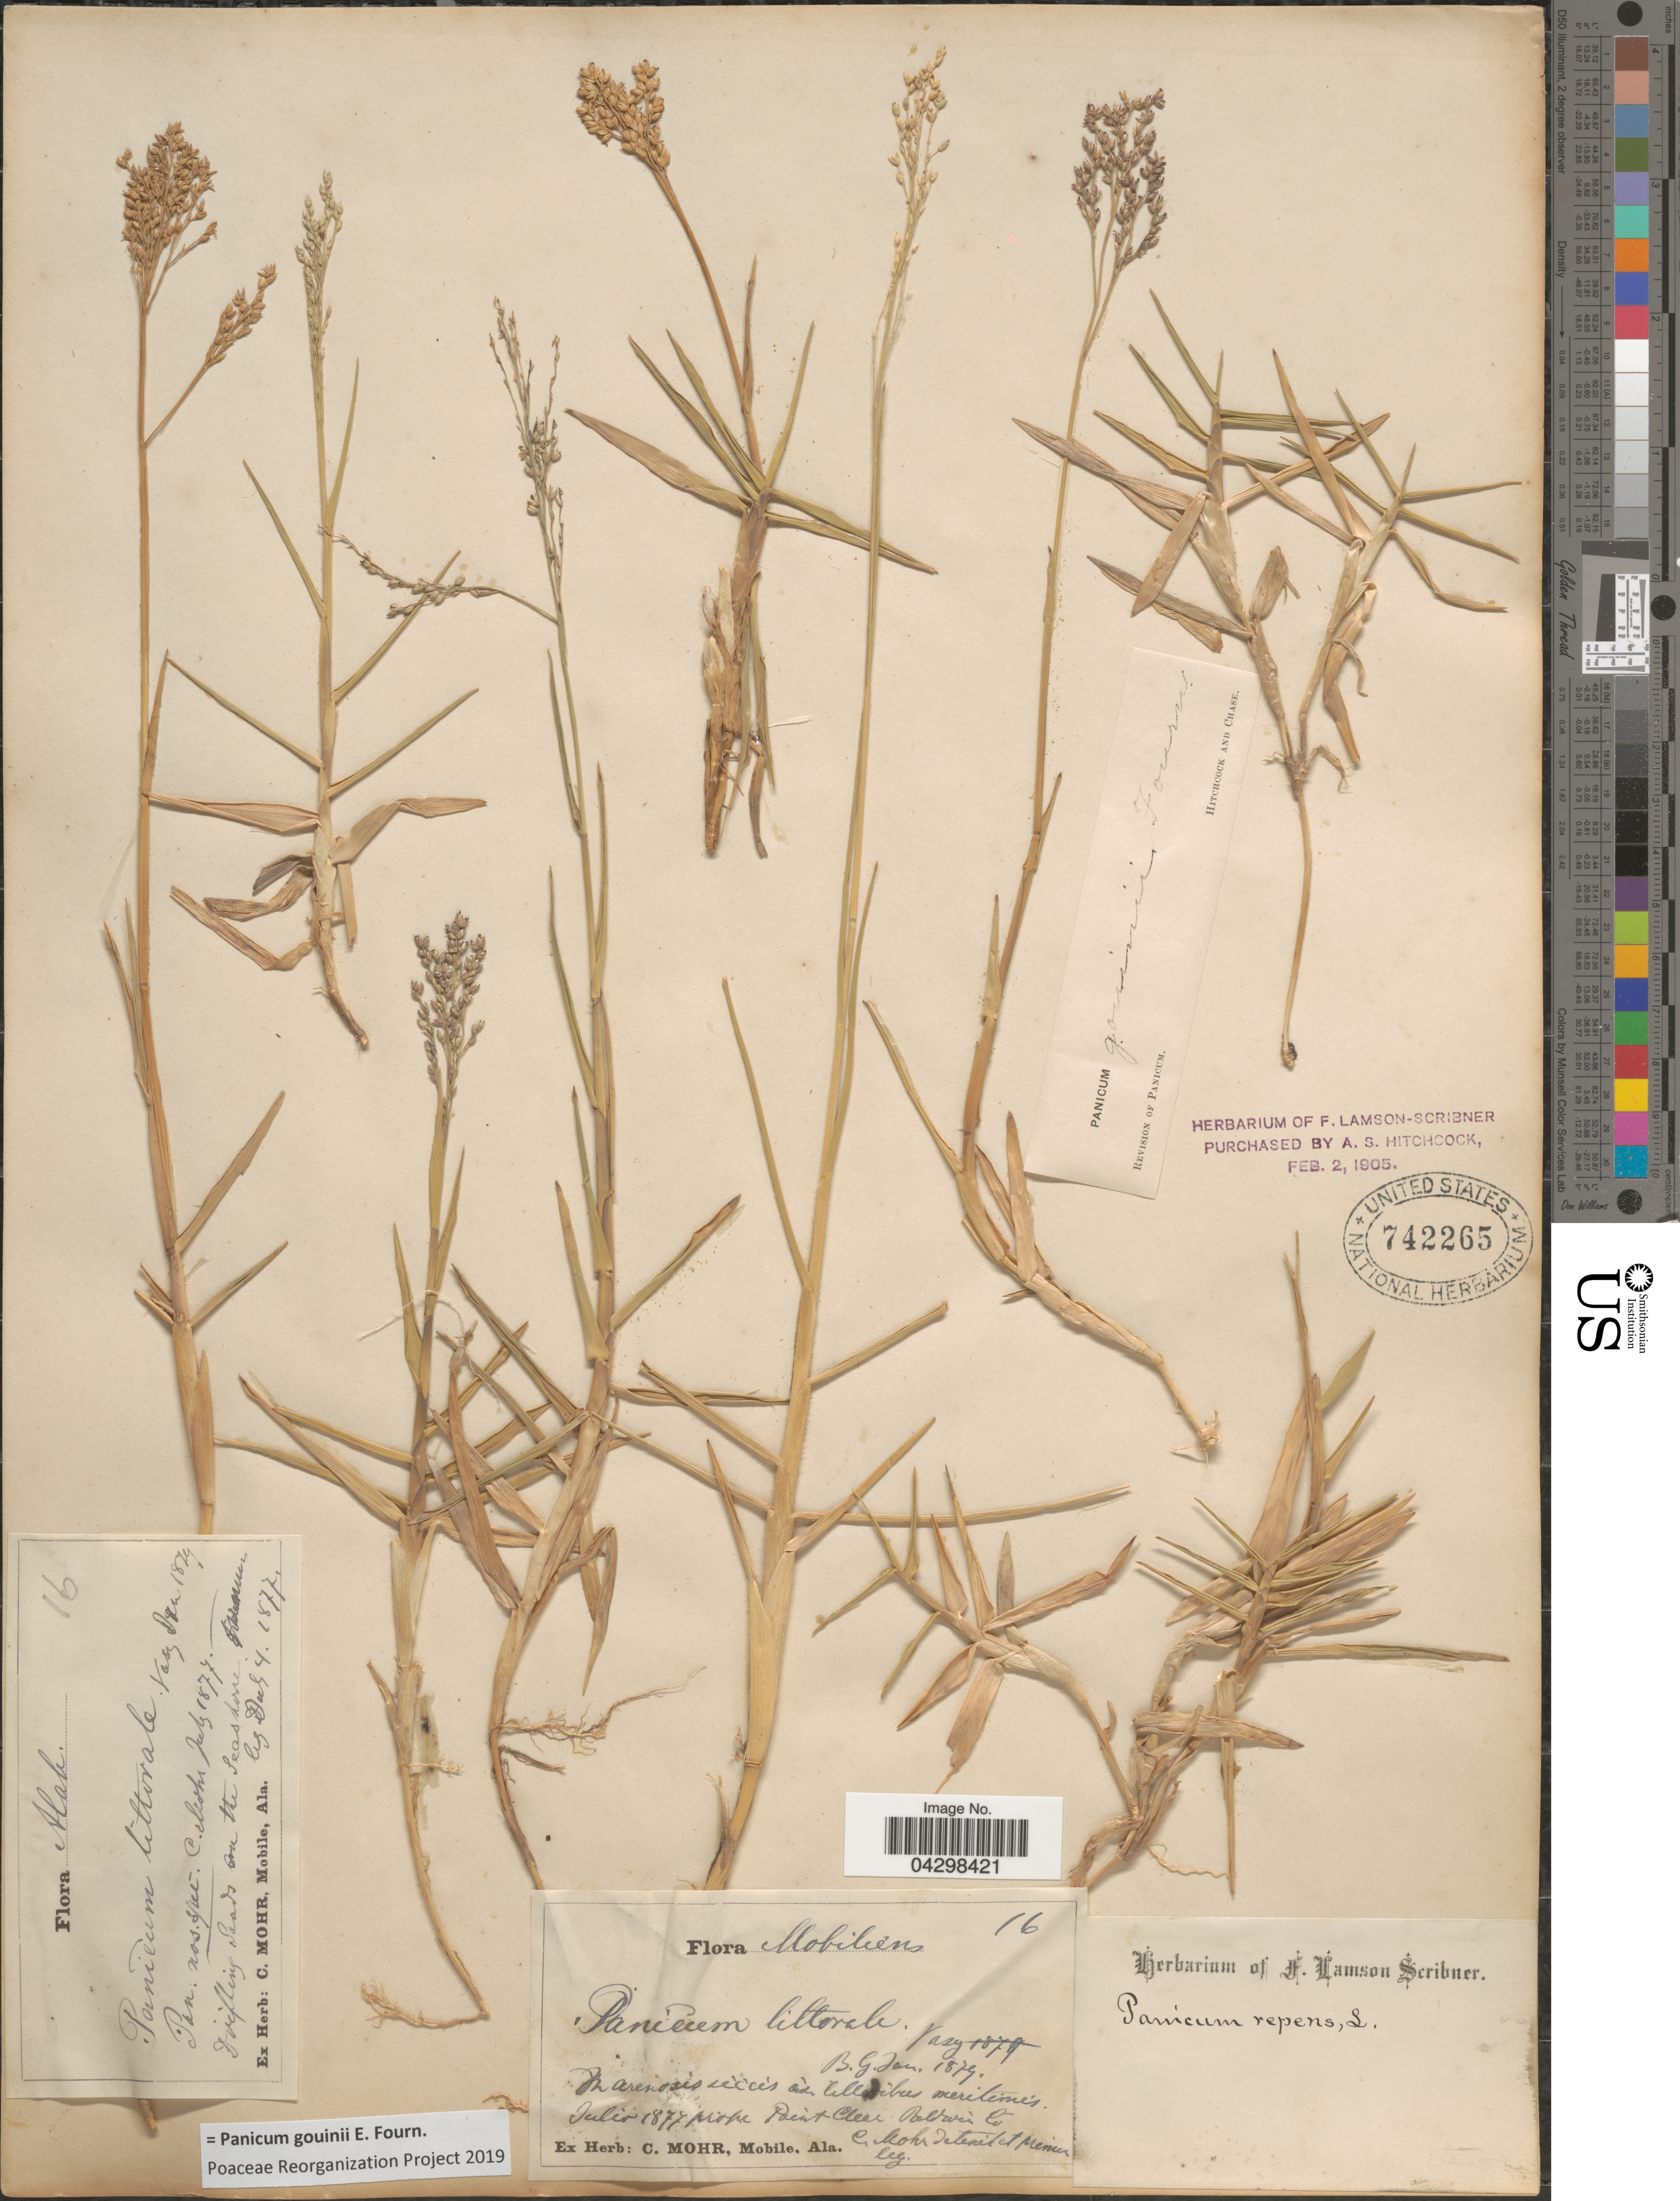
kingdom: Plantae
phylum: Tracheophyta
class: Liliopsida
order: Poales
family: Poaceae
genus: Panicum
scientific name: Panicum gouinii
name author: E. Fourn.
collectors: ex herb. C. Mohr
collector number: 16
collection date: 1877-07/1879-01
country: United States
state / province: Alabama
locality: Point Clear. Baldwin Co.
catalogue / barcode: US 742265